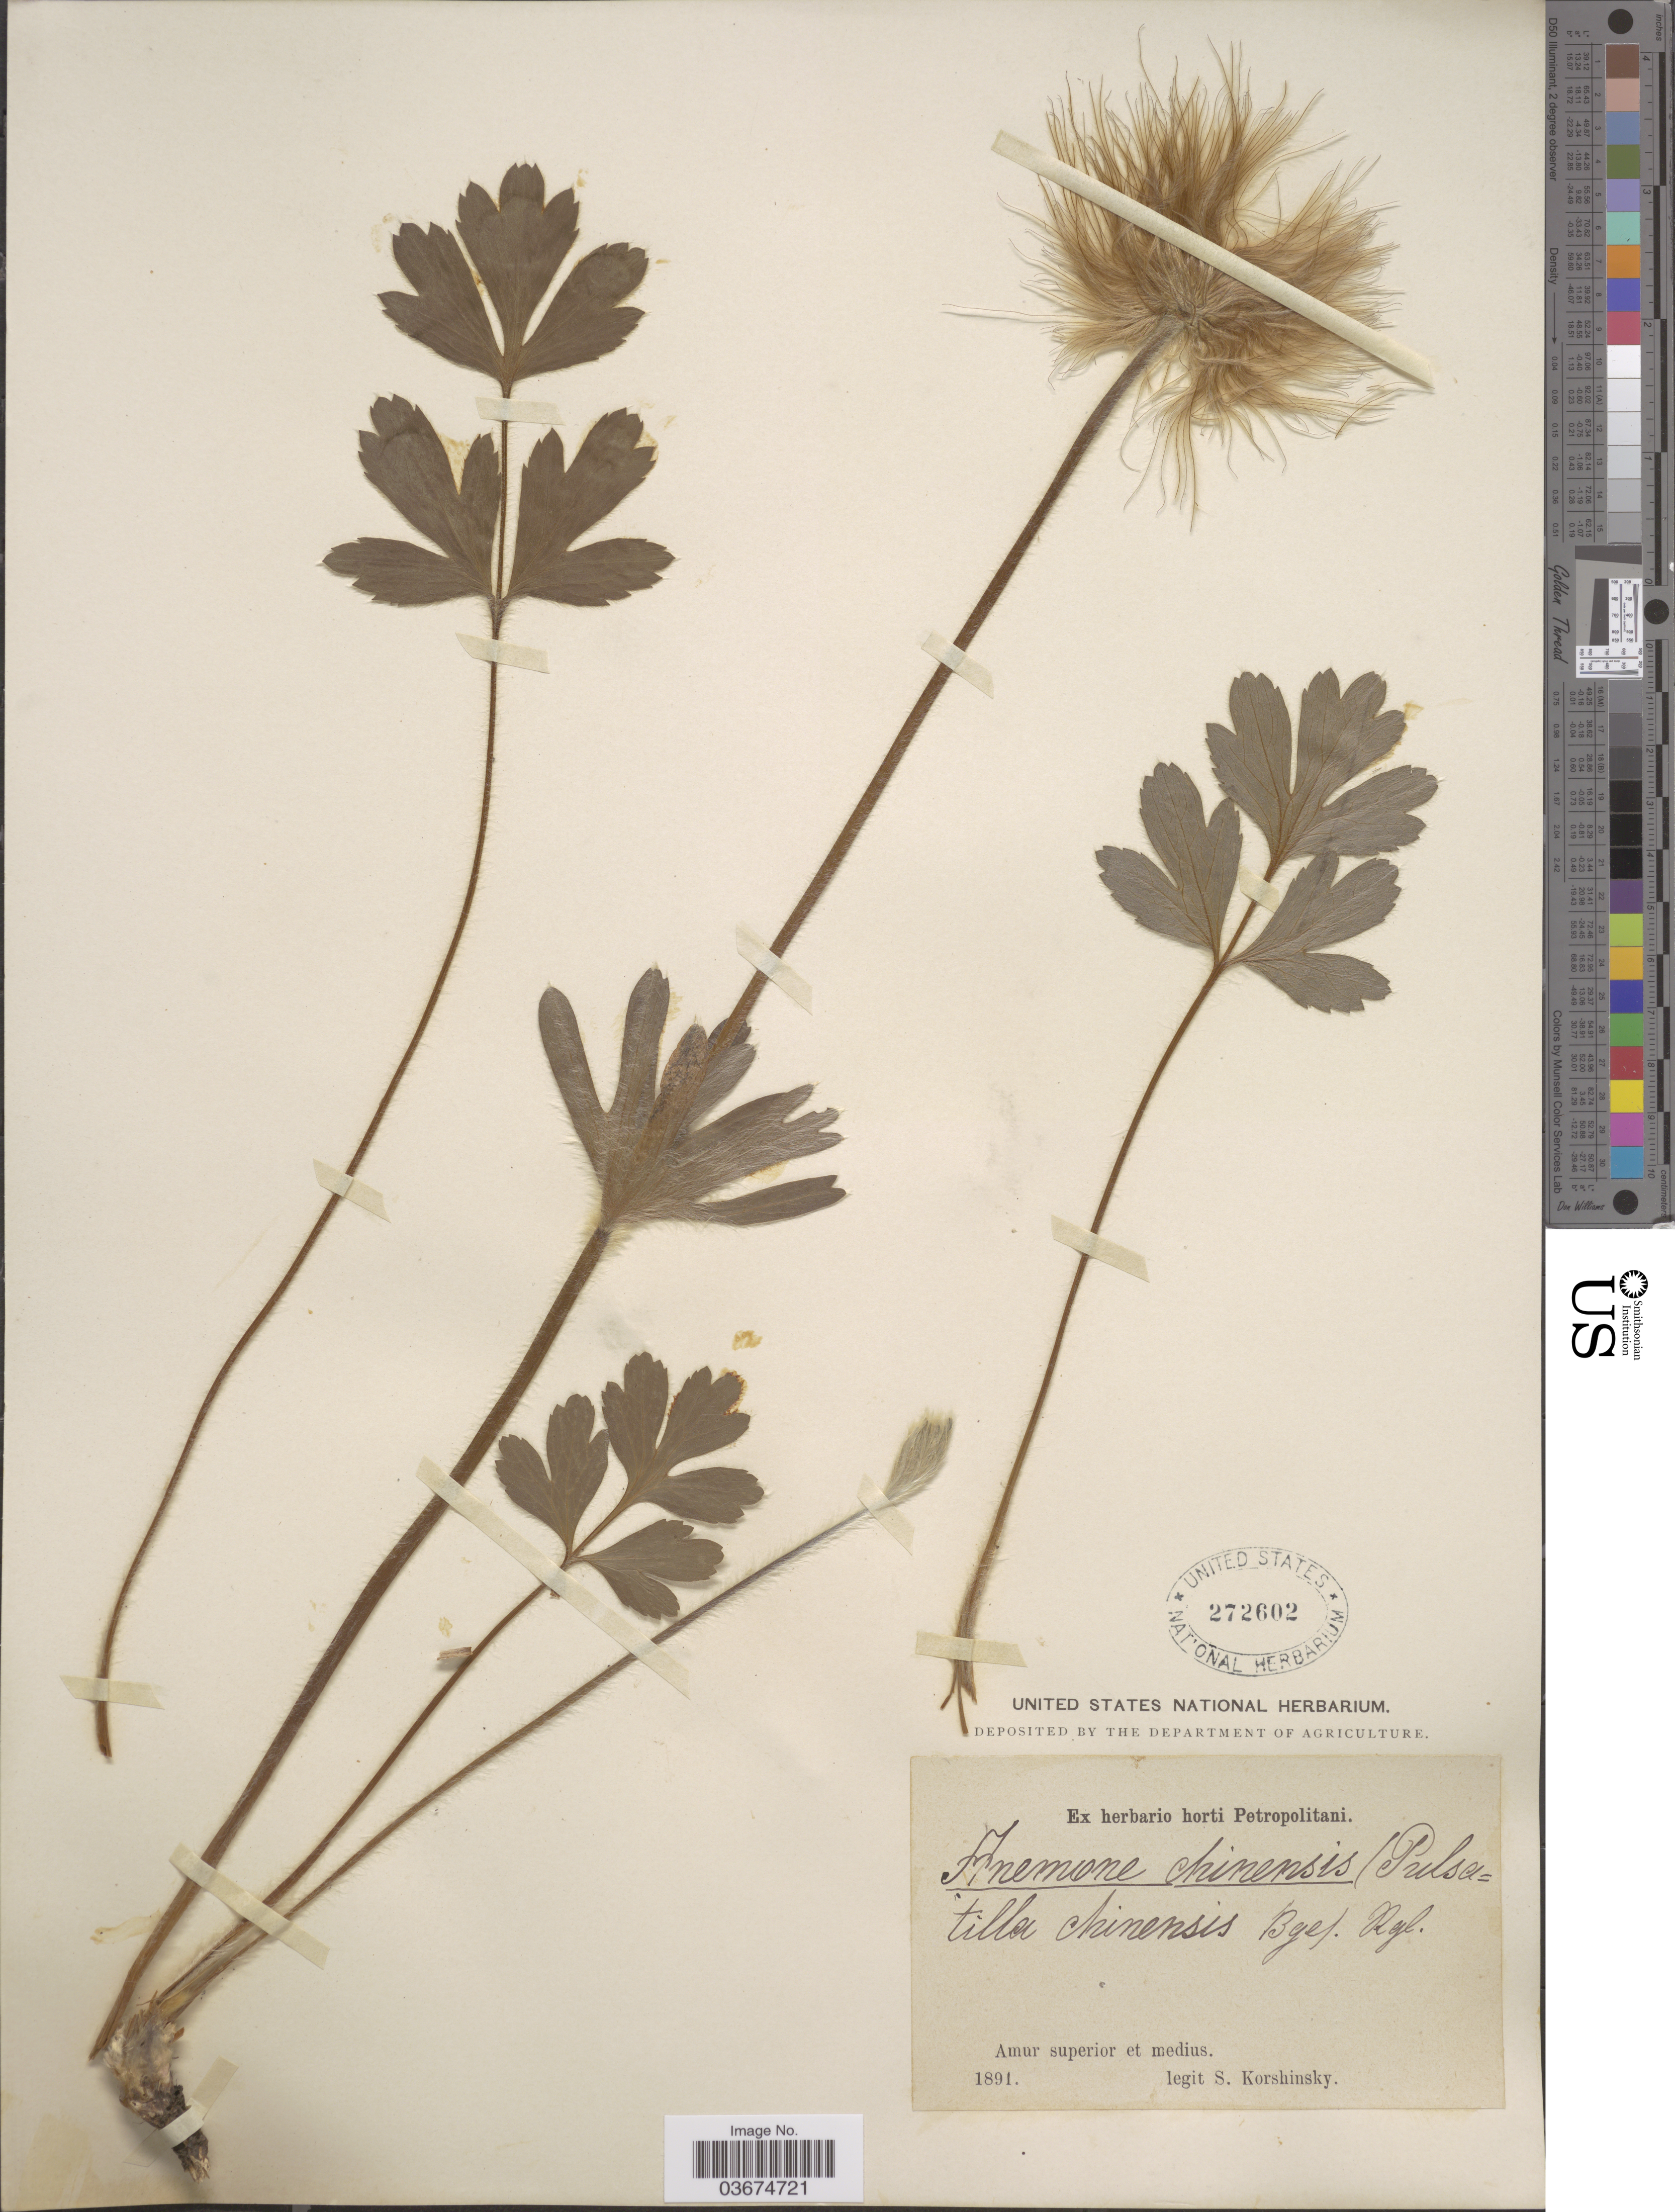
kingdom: Plantae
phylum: Tracheophyta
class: Magnoliopsida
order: Ranunculales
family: Ranunculaceae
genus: Pulsatilla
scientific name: Pulsatilla chinensis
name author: (Bunge) Regel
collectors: S. I. Korshinsky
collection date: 1891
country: Russian Federation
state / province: Amur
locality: Amur superior et medius.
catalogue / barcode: US 272602